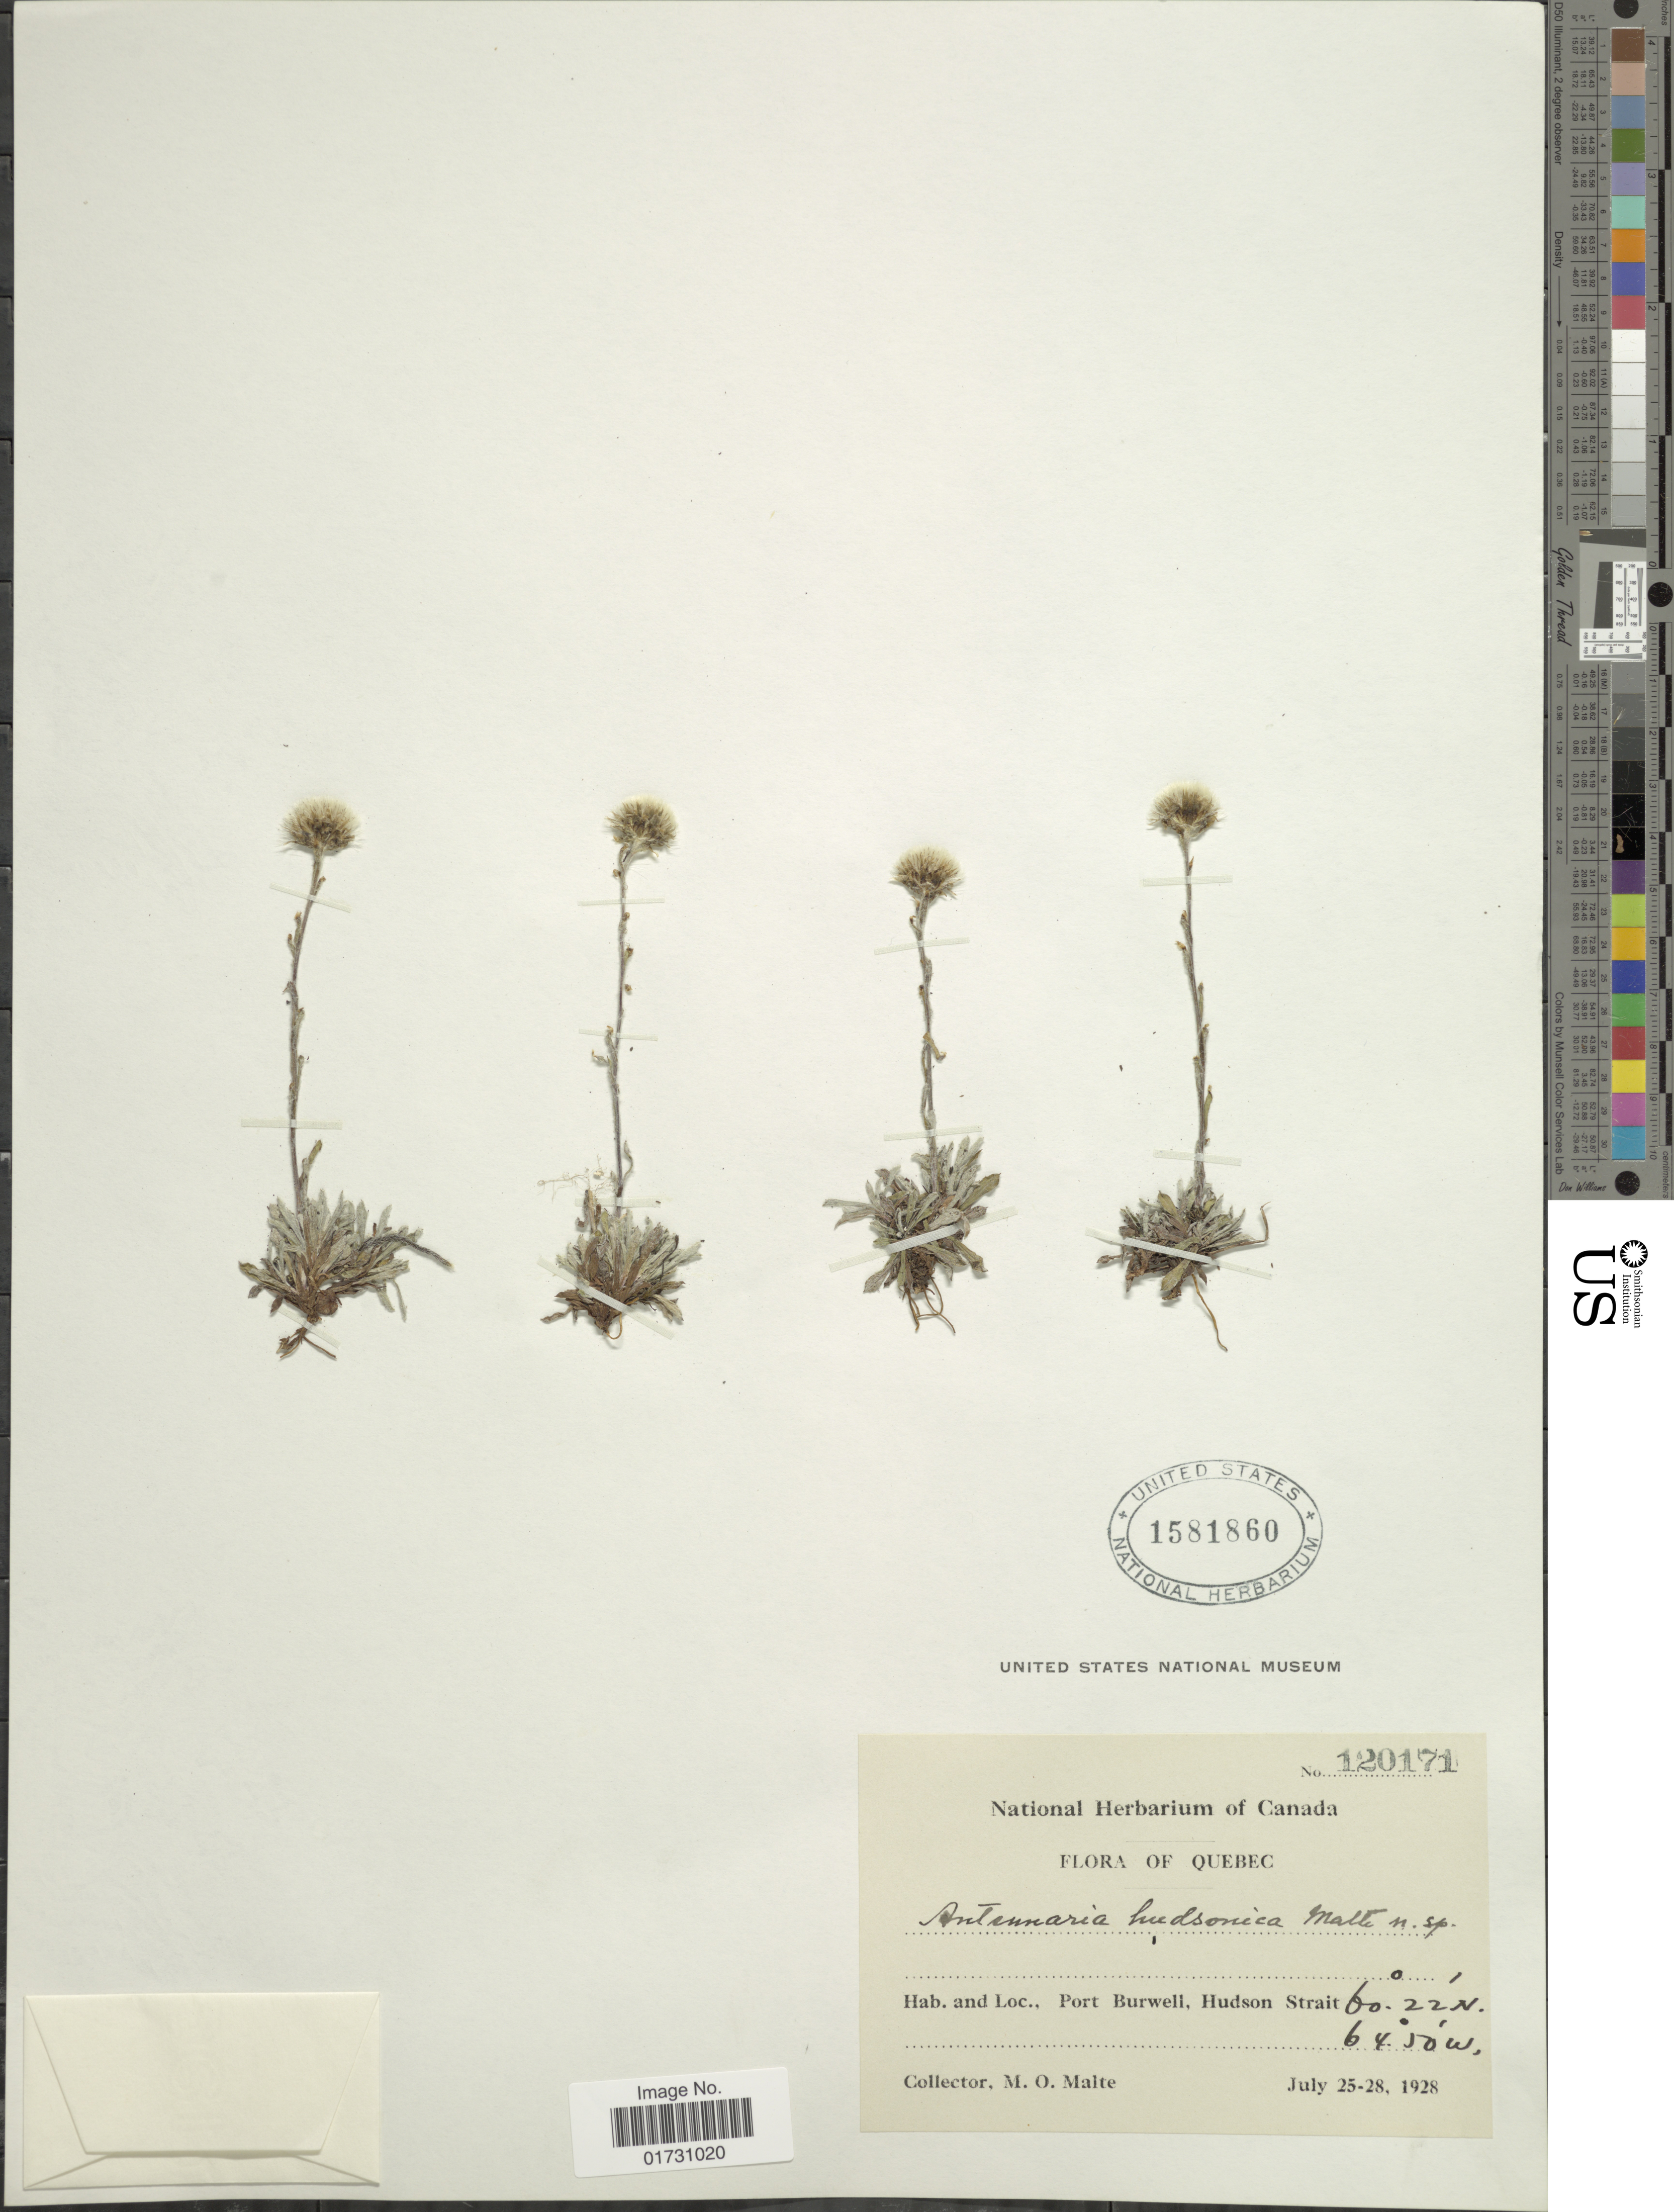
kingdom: Plantae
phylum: Tracheophyta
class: Magnoliopsida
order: Asterales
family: Asteraceae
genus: Antennaria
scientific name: Antennaria hudsonica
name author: Malte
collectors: M. O. Malte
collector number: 120171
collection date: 1928-07-25/1928-07-28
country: Canada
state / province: Quebec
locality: Port Burwell, Hudson Strait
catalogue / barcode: US 1581860